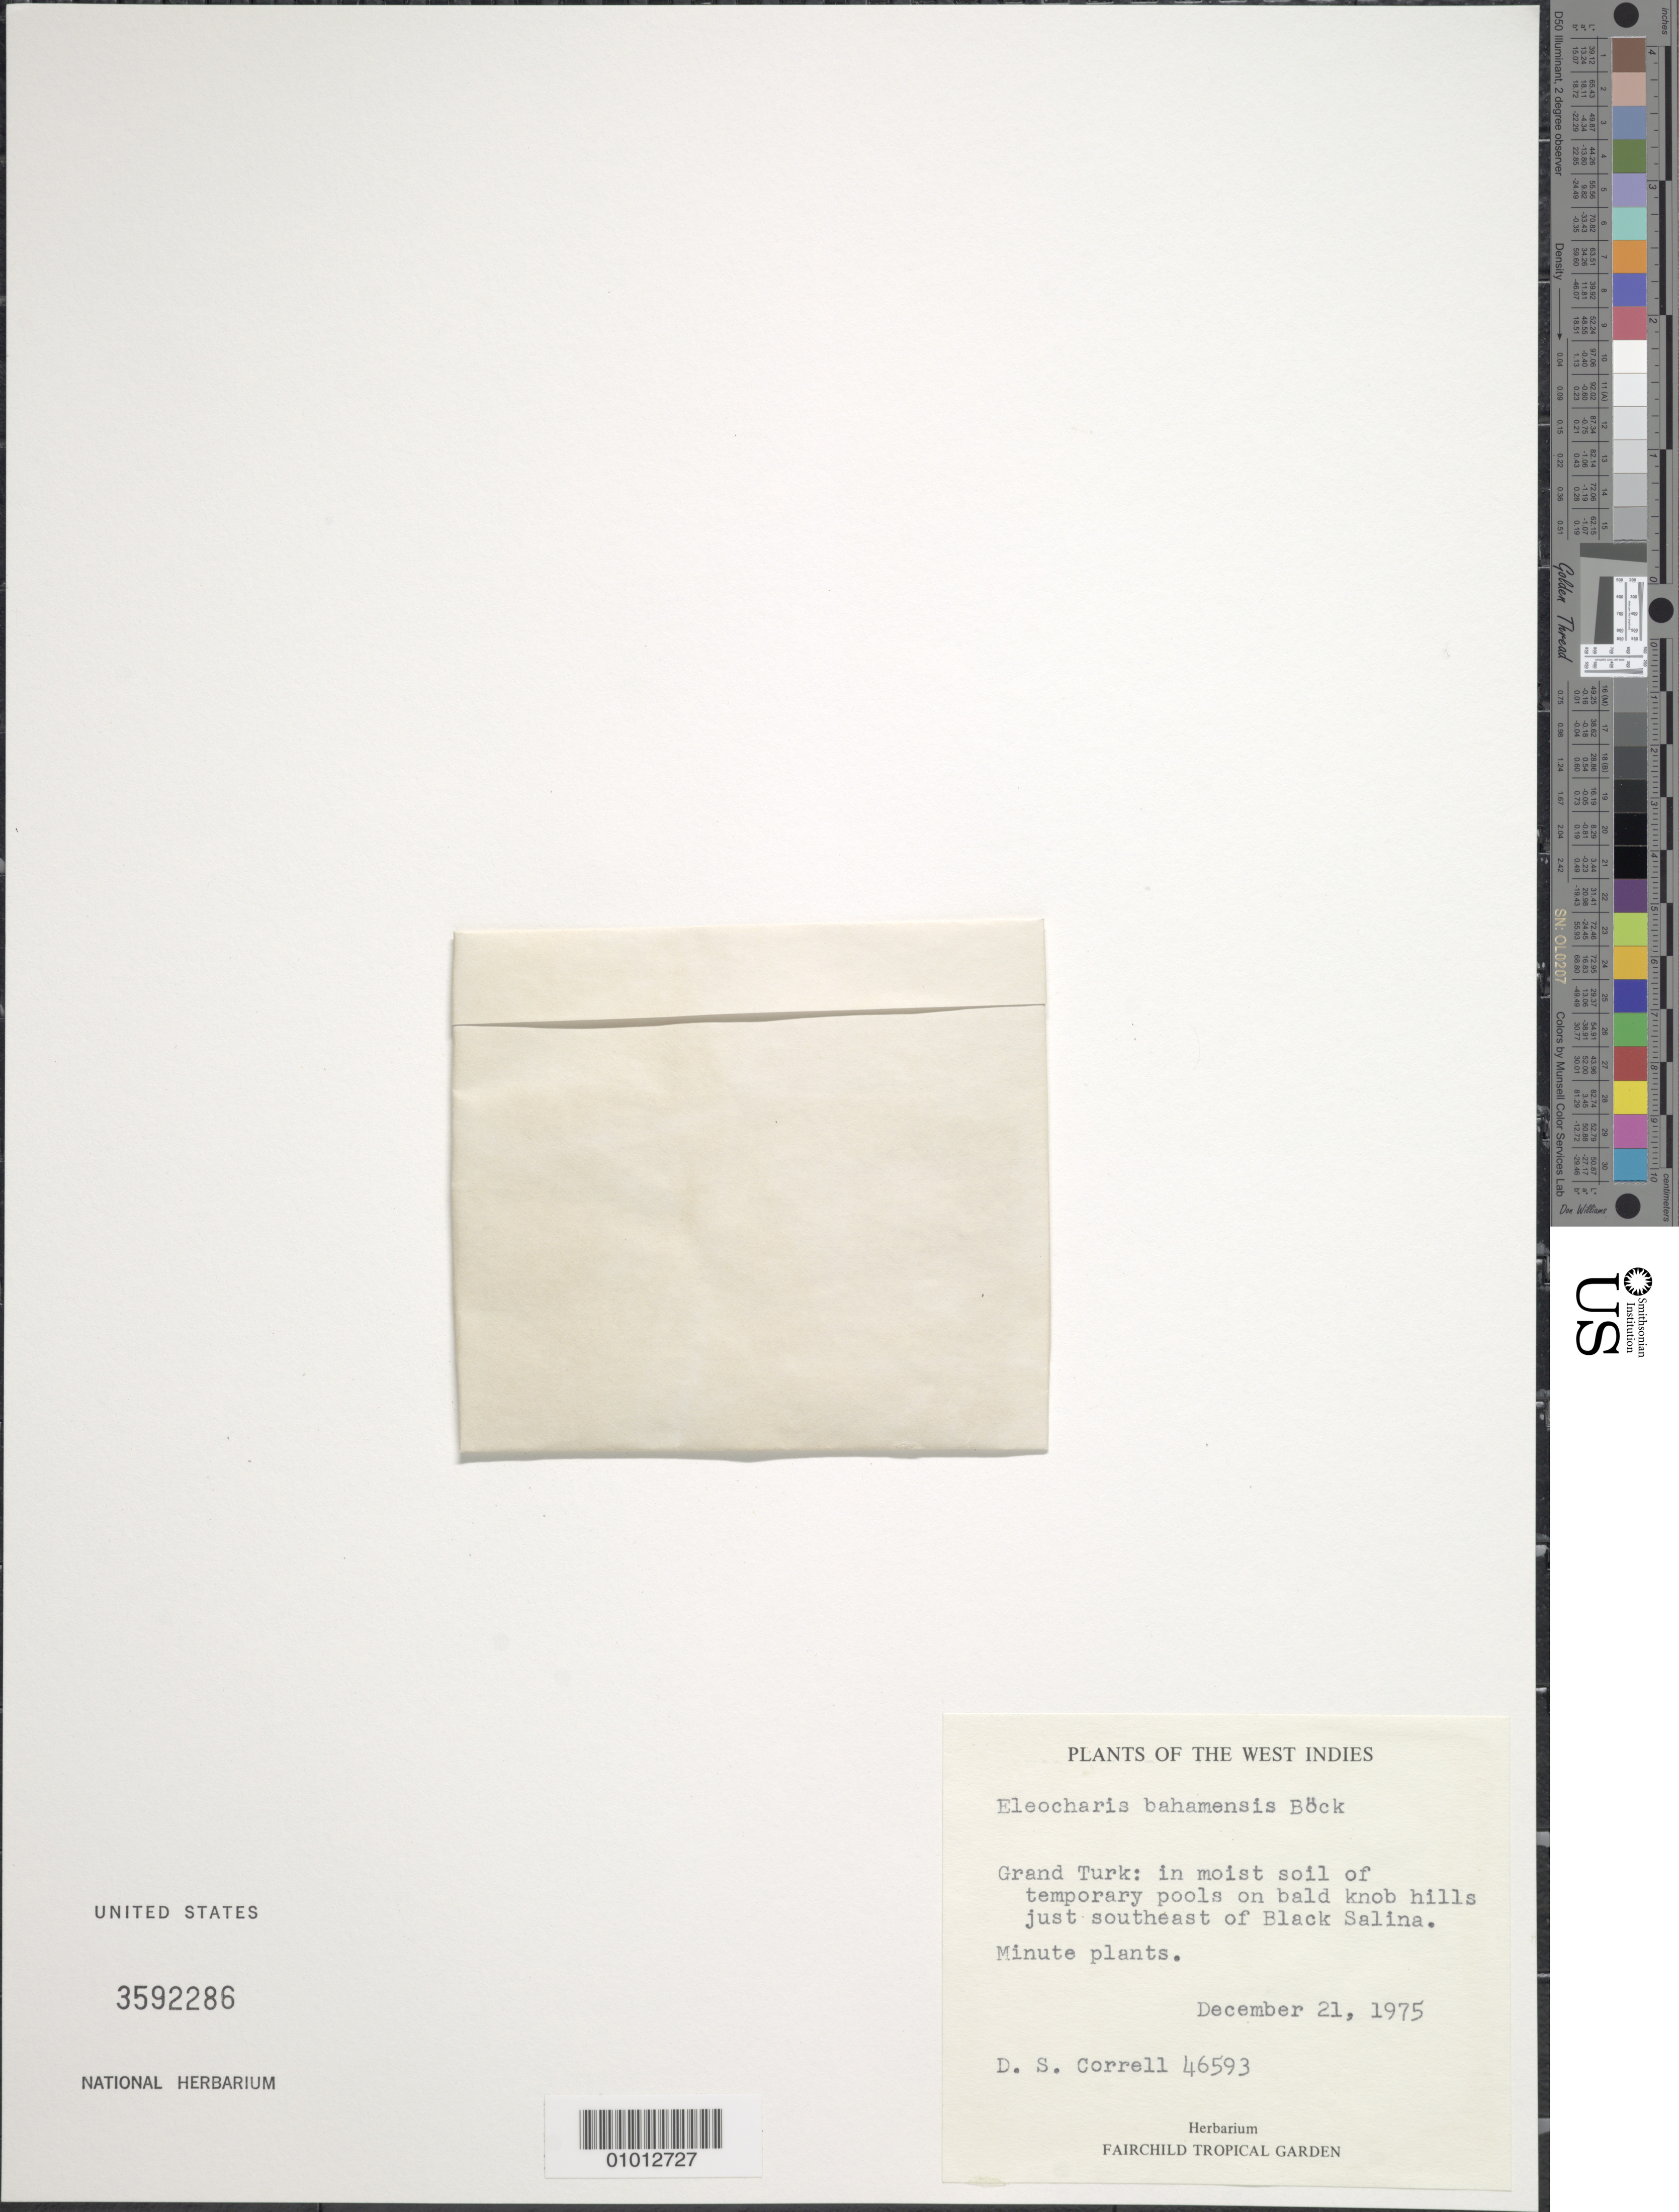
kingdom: Plantae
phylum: Tracheophyta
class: Liliopsida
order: Poales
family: Cyperaceae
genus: Eleocharis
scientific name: Eleocharis bahamensis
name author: Boeckeler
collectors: D. S. Correll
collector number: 46593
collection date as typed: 21 Dec 1975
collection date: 1975-12-21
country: Turks and Caicos Islands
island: Grand Turk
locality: Southeast of Black Salina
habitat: In moist soil of temporary pools on bald knob hills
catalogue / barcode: US 3592286